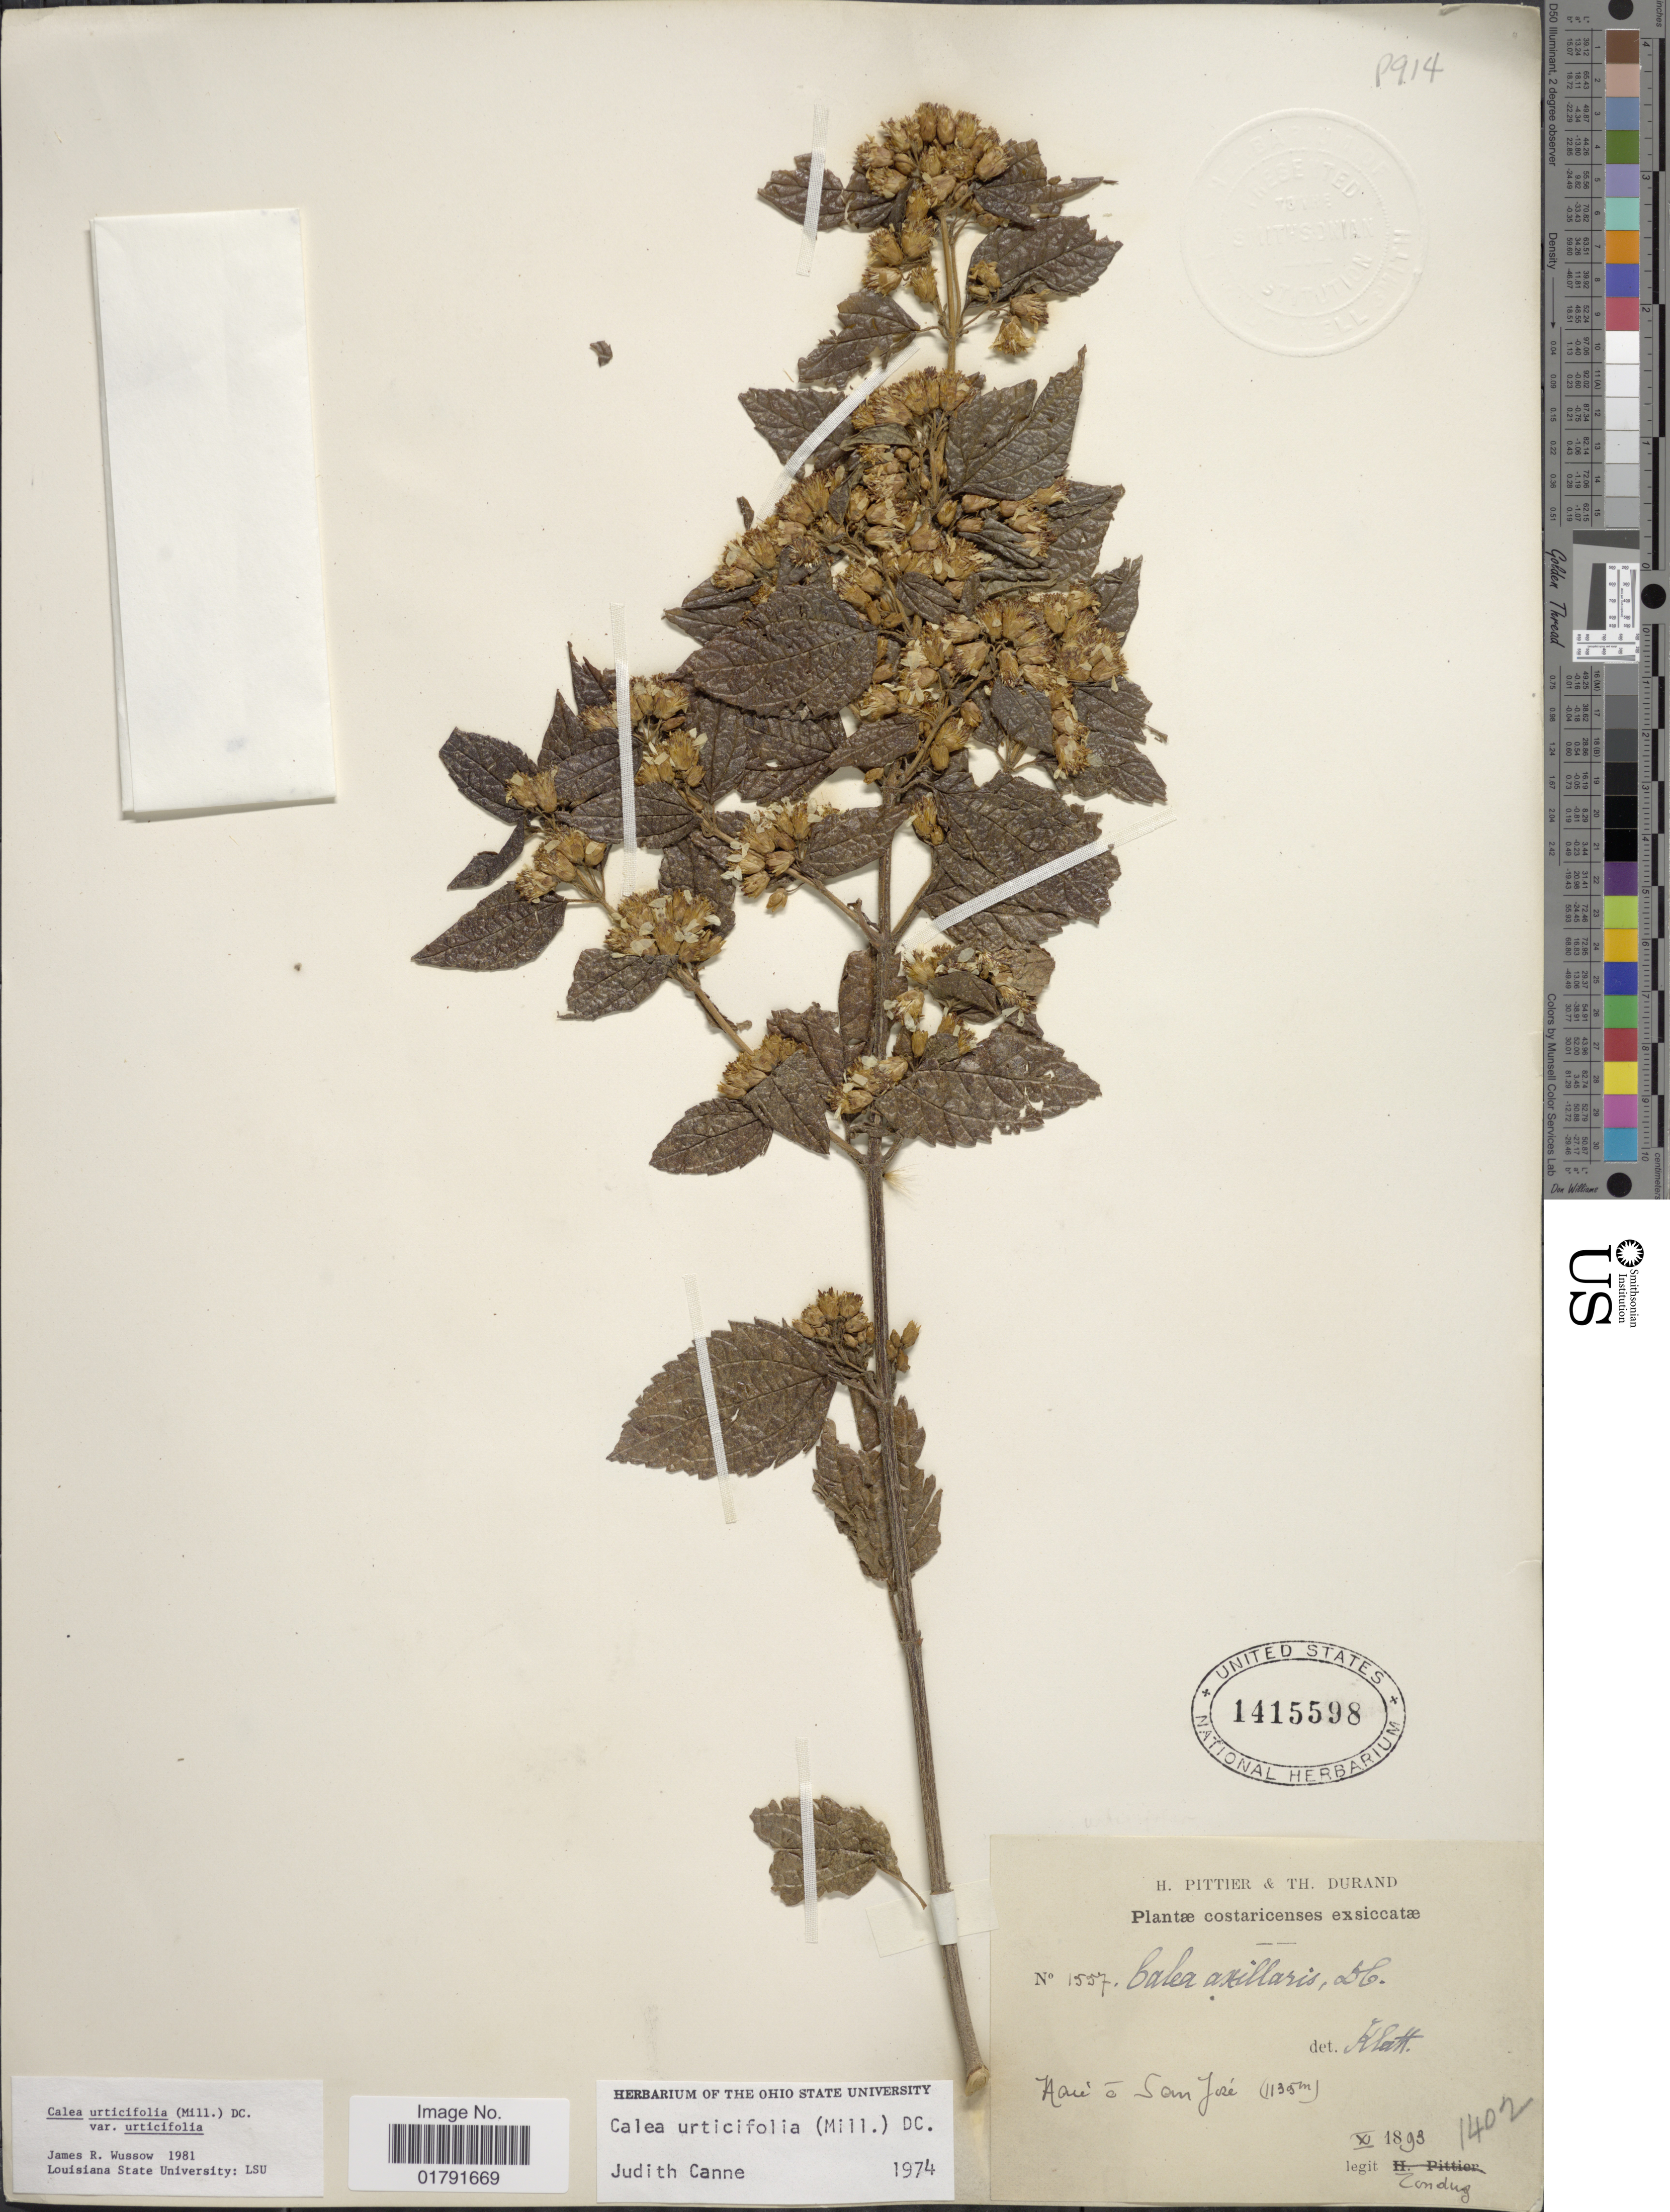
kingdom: Plantae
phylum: Tracheophyta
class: Magnoliopsida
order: Asterales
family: Asteraceae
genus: Calea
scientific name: Calea urticifolia var. urticifolia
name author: (Mill.) DC.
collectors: A. Tonduz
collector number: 1402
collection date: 1893-11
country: Costa Rica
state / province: San José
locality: Haie a San Jose.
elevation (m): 1135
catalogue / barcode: US 1415598